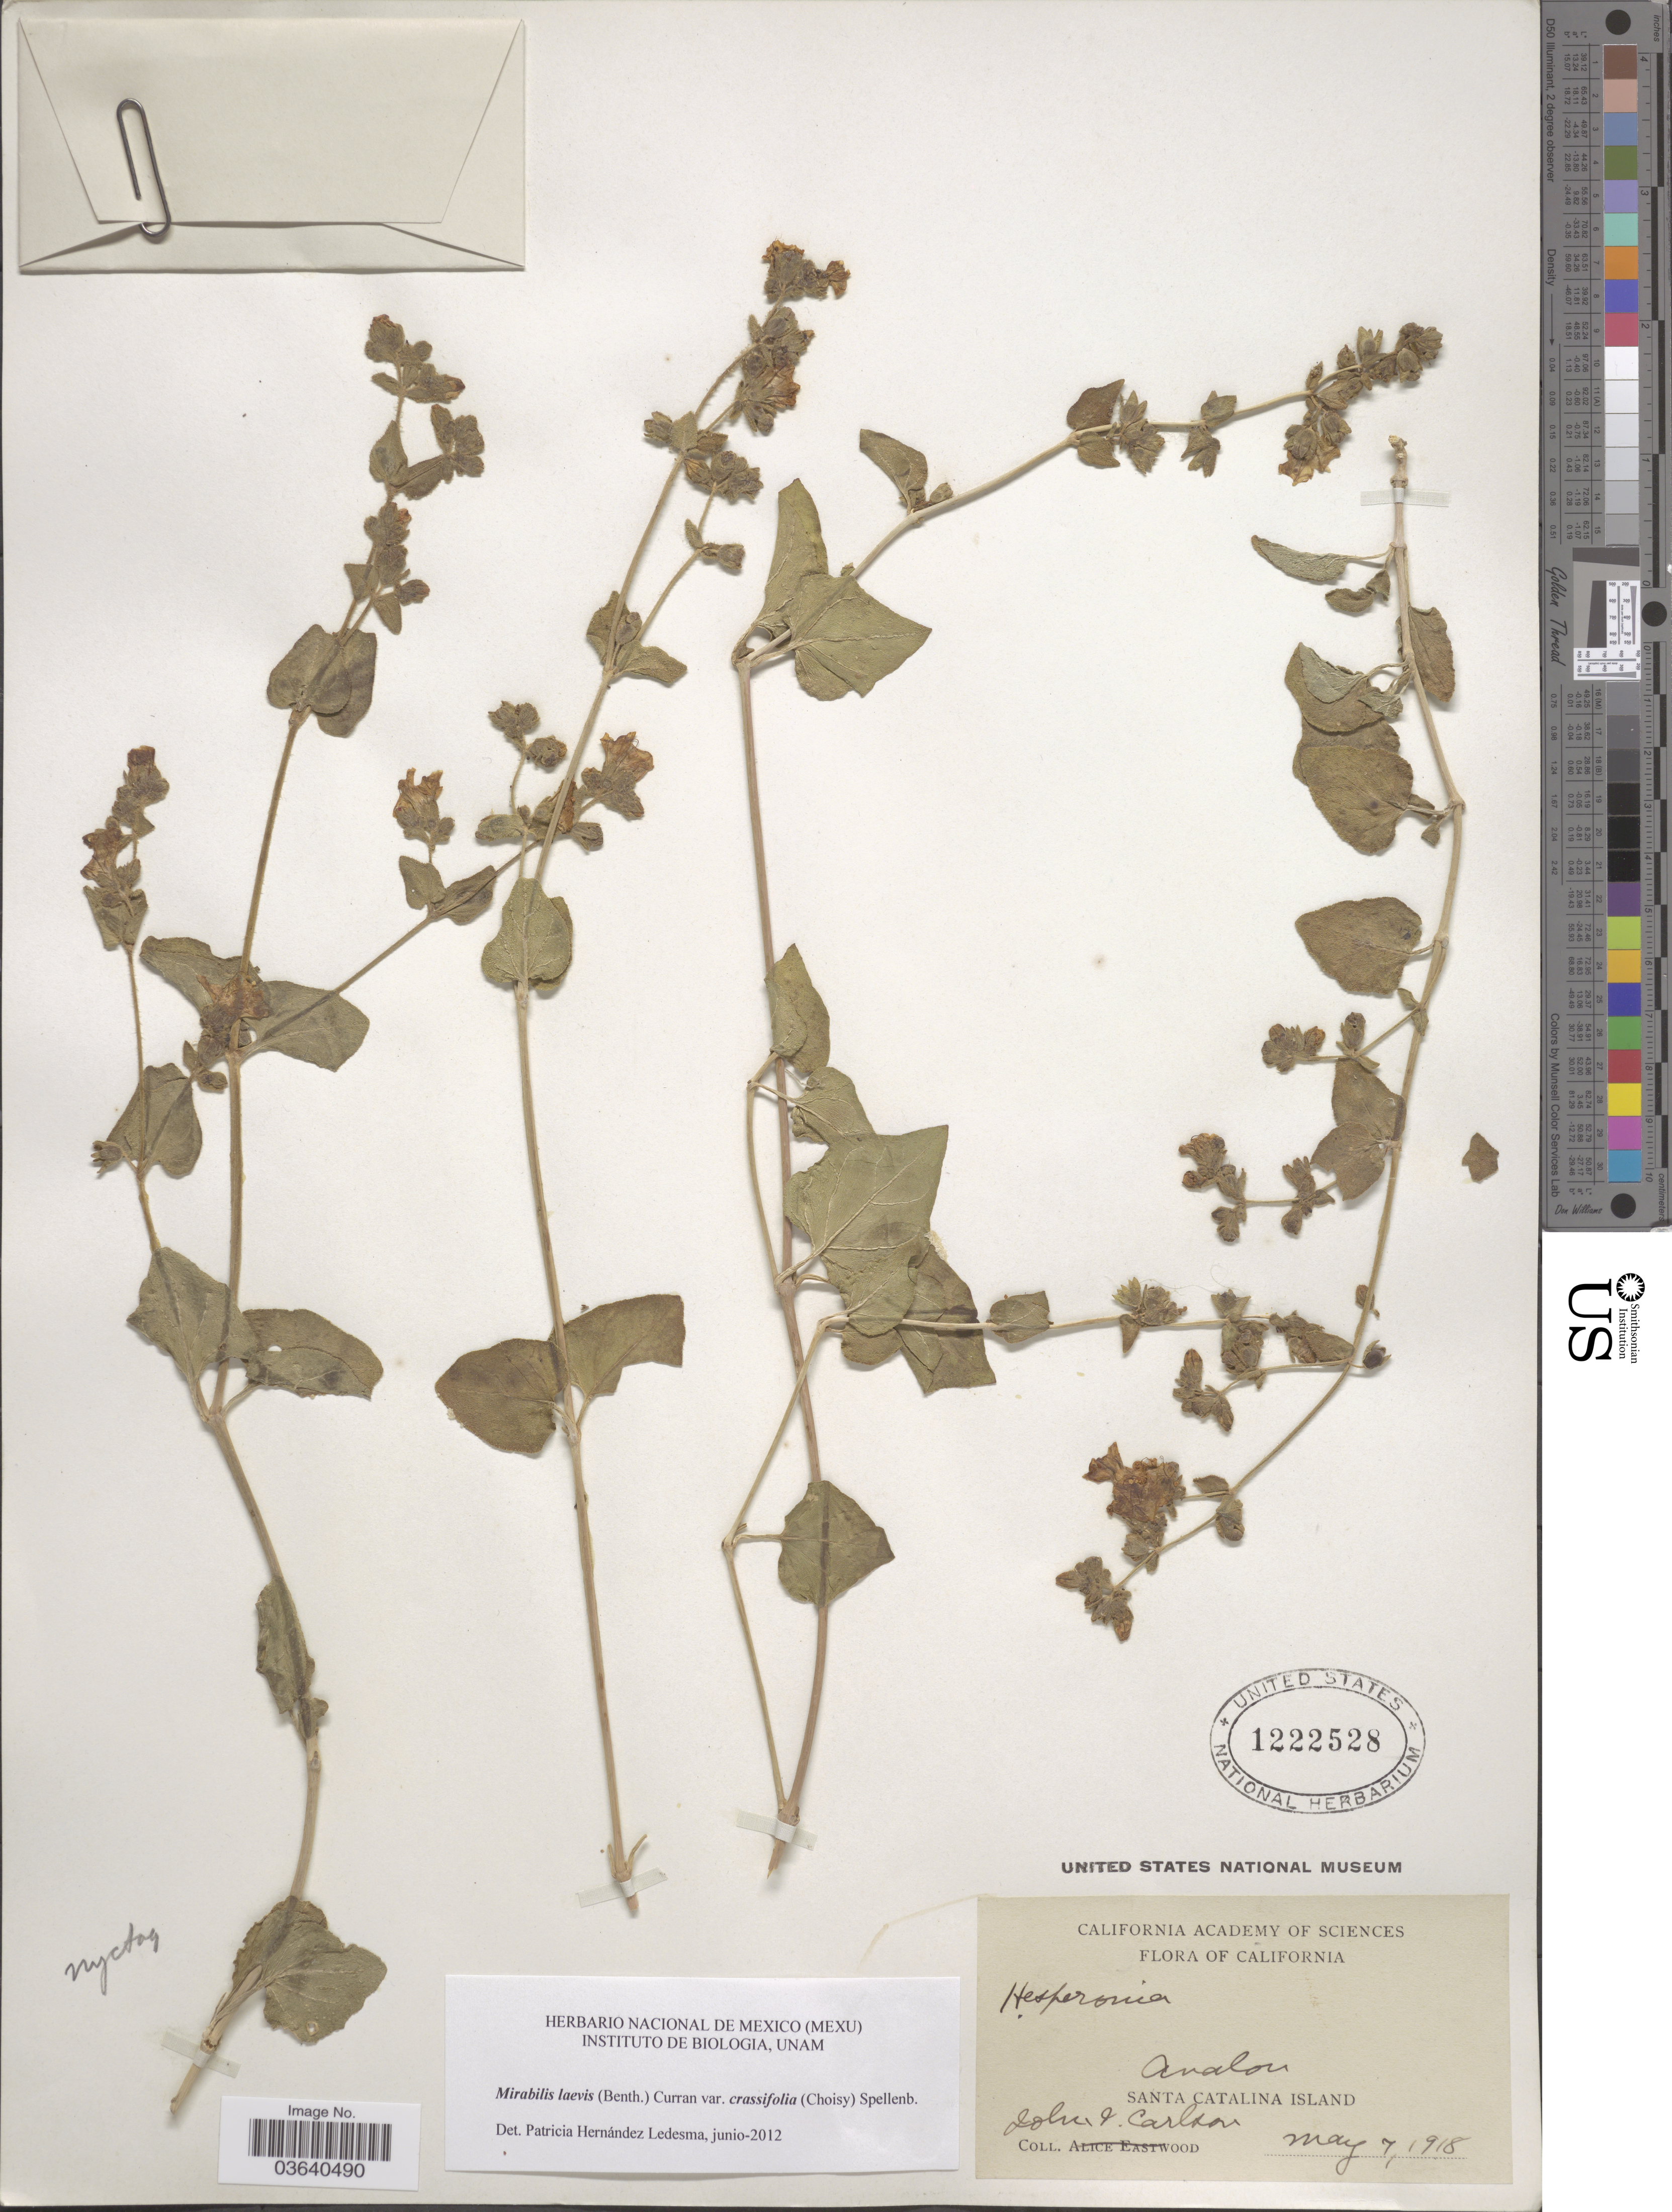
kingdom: Plantae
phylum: Tracheophyta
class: Magnoliopsida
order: Caryophyllales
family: Nyctaginaceae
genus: Mirabilis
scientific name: Mirabilis laevis var. crassifolia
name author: (Choisy) Spellenb.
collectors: J. Carlson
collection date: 1918-05-07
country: United States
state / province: California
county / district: Los Angeles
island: Santa Catalina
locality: Avalon. Santa Catalina Island.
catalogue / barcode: US 1222528